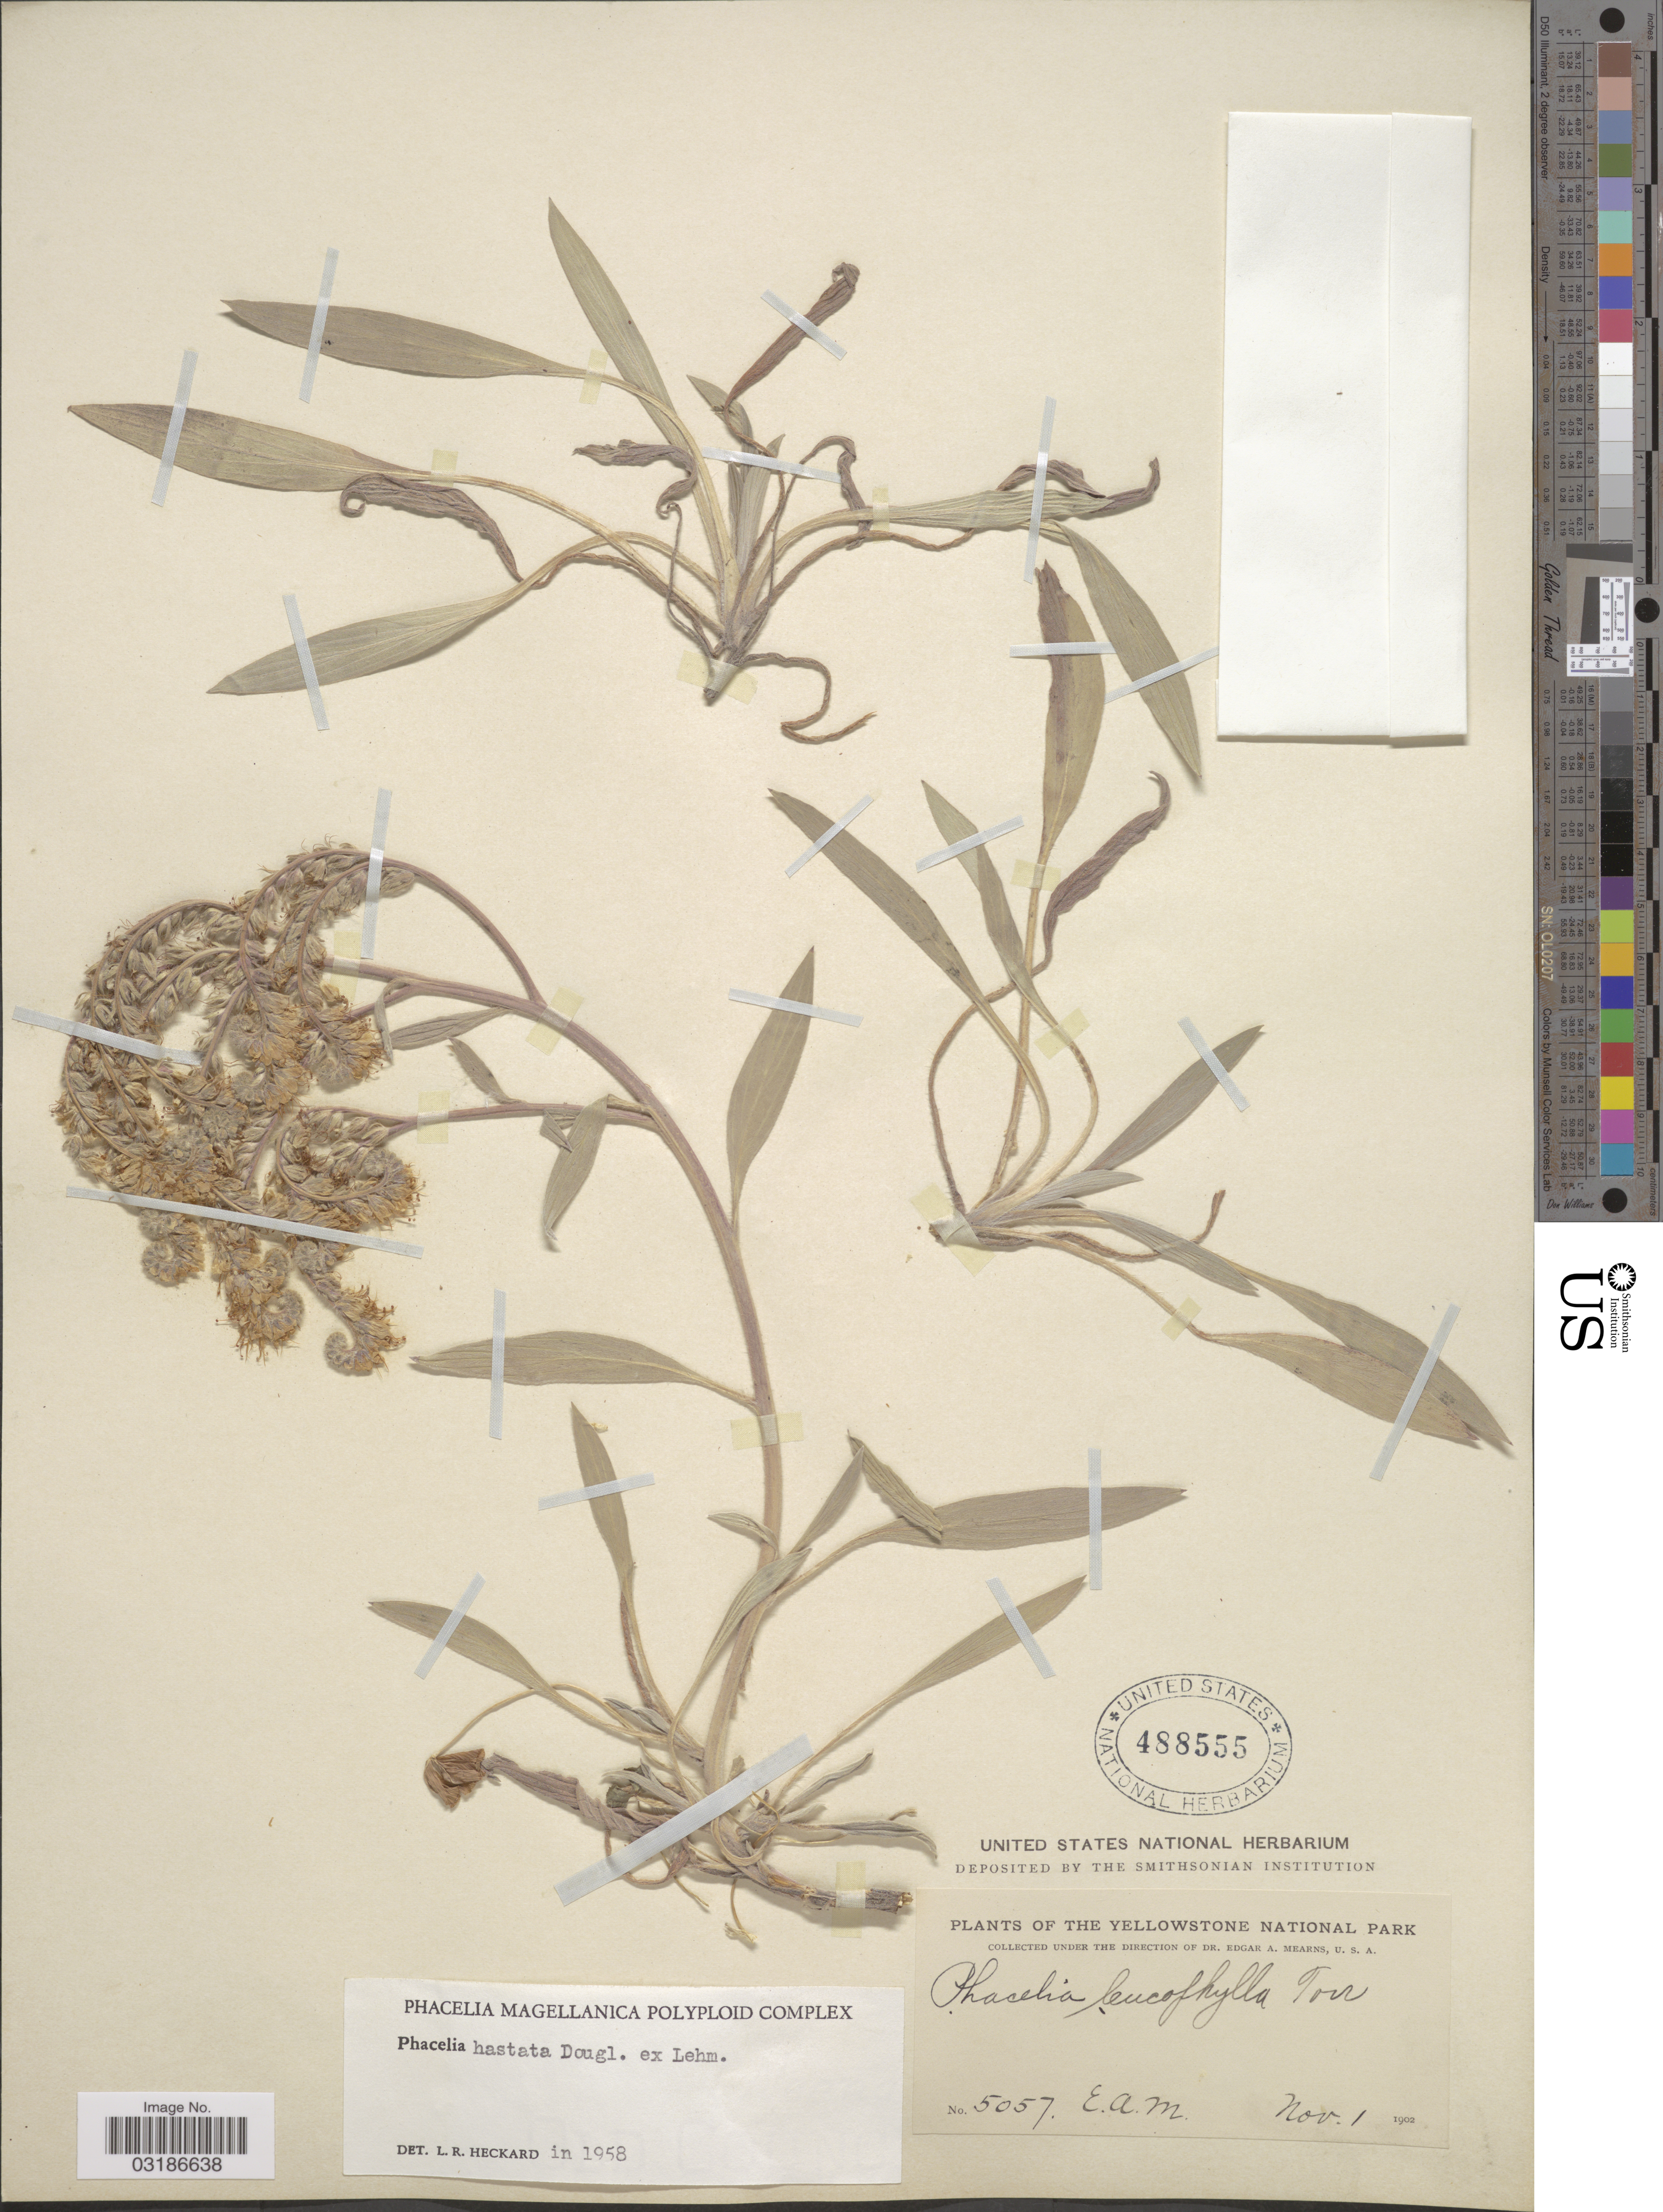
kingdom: Plantae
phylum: Tracheophyta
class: Magnoliopsida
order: Boraginales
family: Hydrophyllaceae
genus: Phacelia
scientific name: Phacelia hastata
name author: Douglas ex Lehm.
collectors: E. A. Mearns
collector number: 5057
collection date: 1902-11-01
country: United States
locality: The Yellowstone National Park.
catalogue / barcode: US 488555